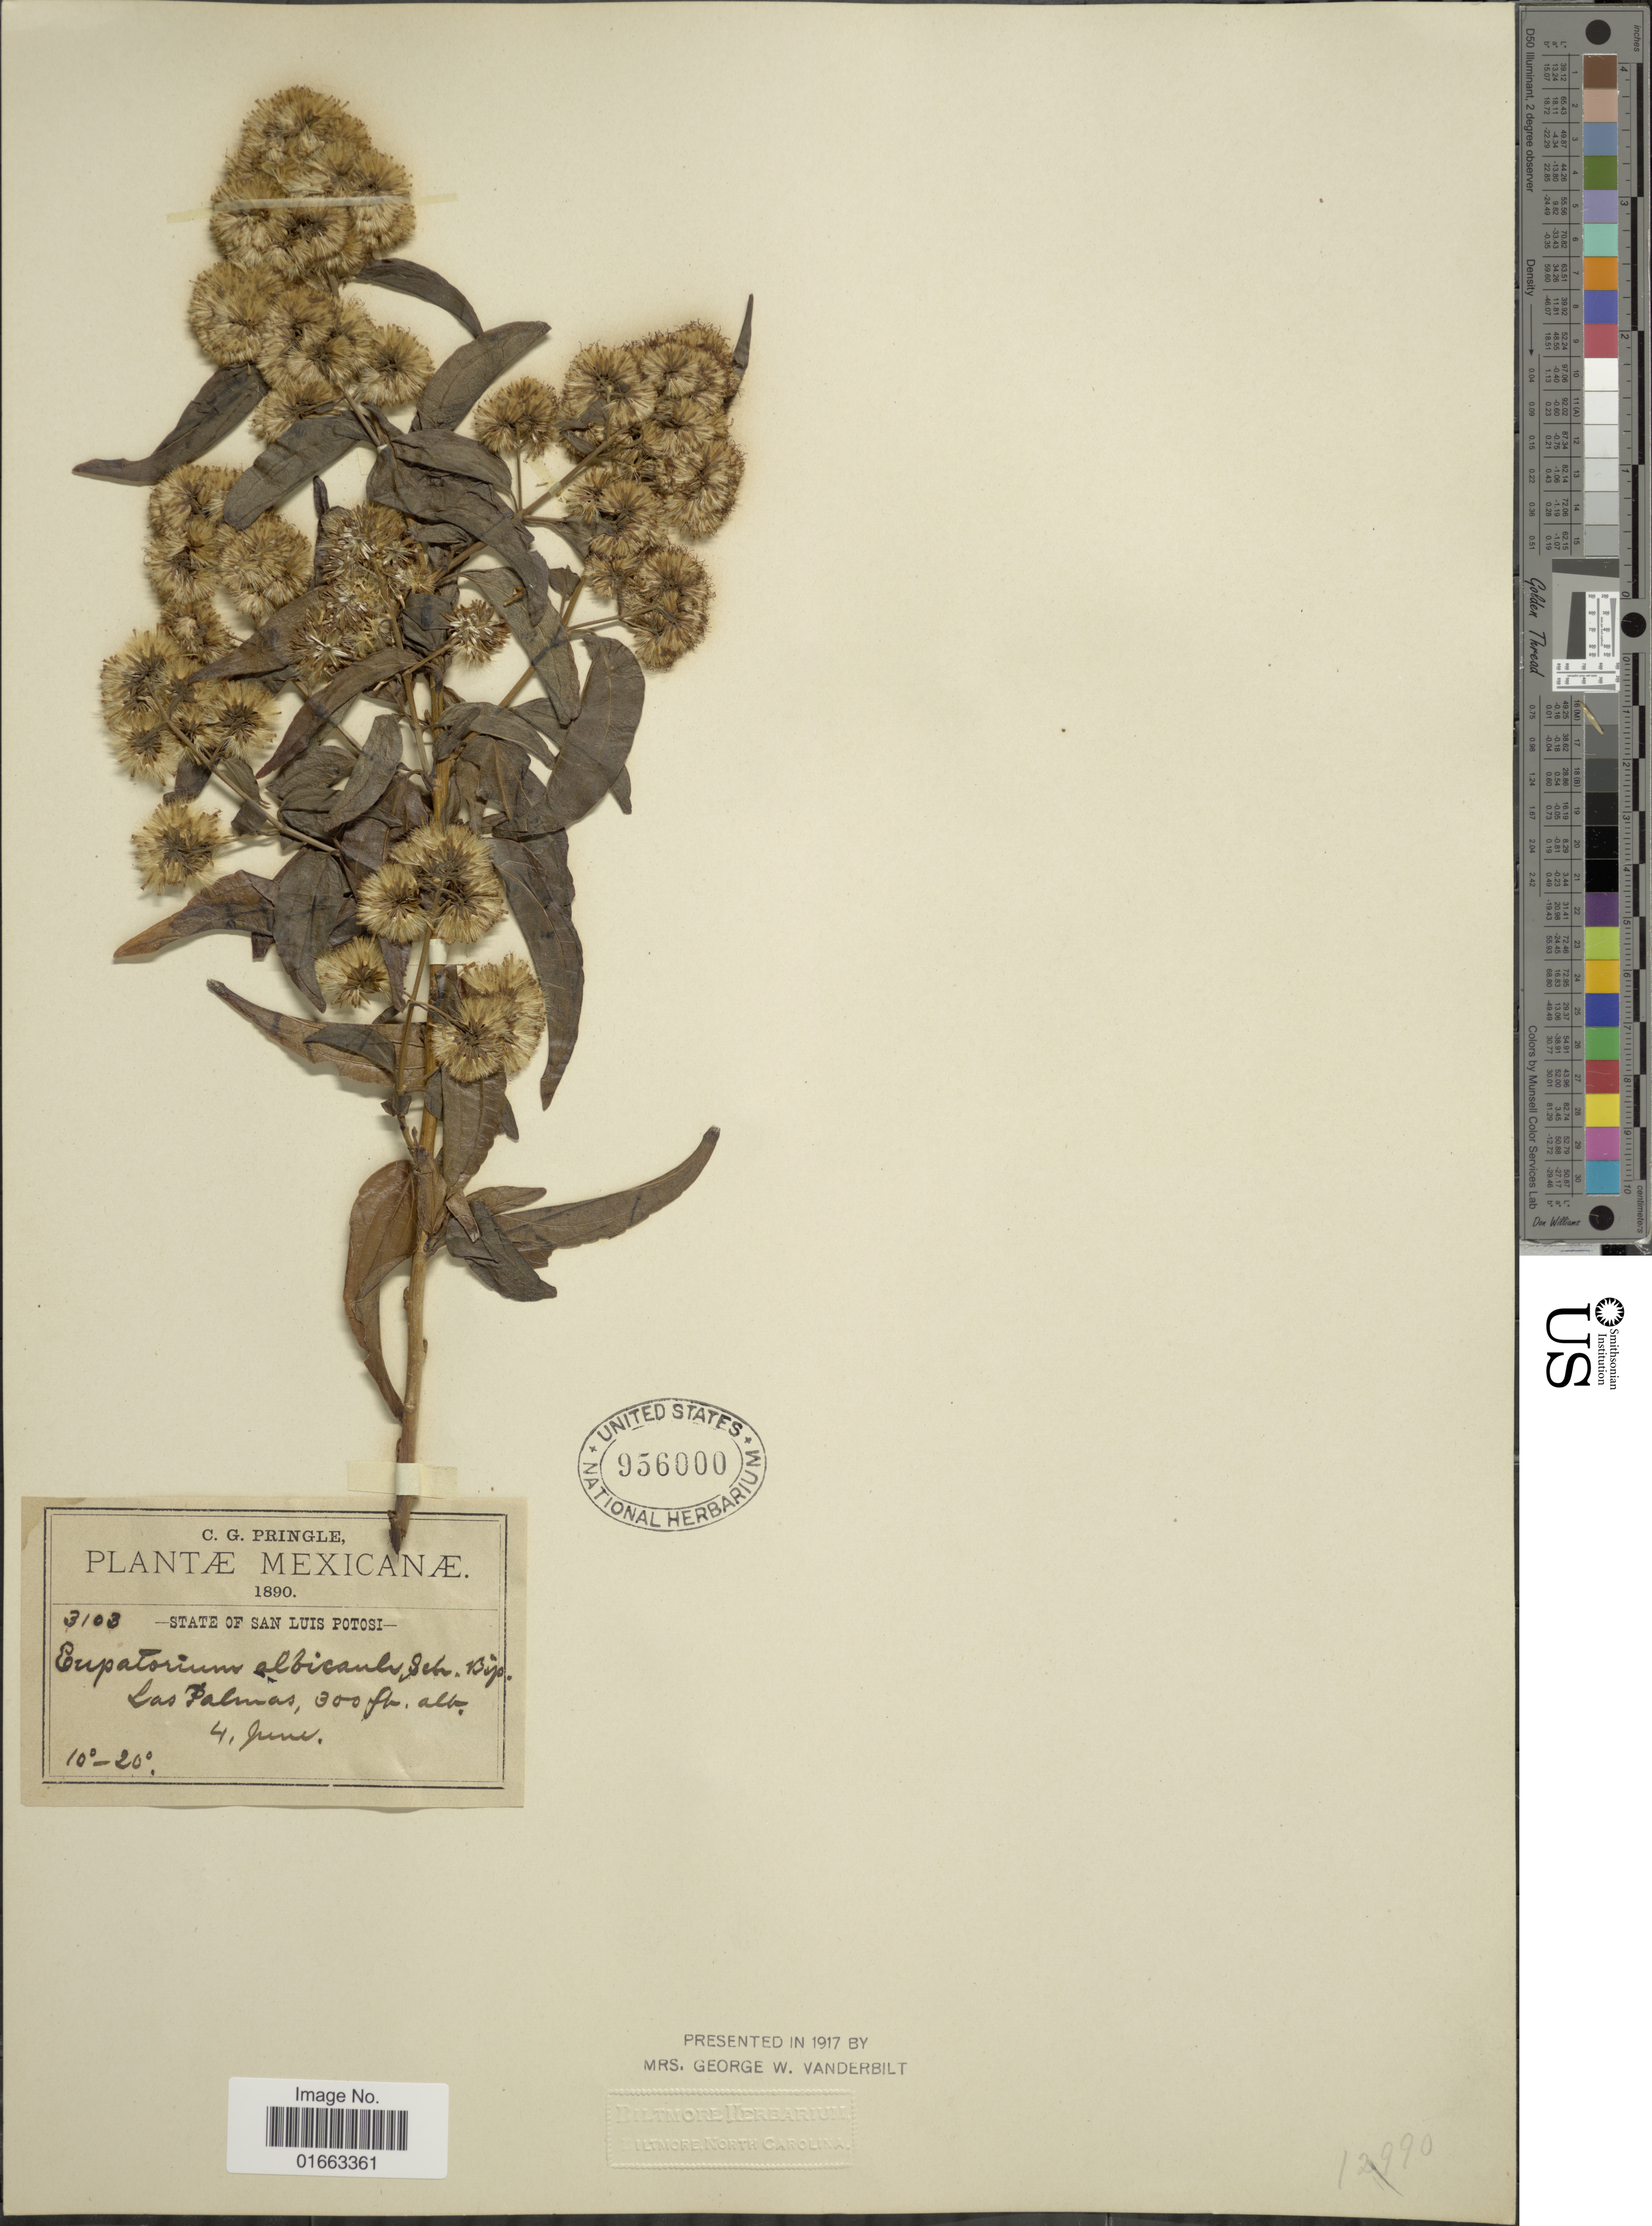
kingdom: Plantae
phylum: Tracheophyta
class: Magnoliopsida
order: Asterales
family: Asteraceae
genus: Koanophyllon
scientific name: Koanophyllon albicaule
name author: (Sch. Bip. ex Klatt) R.M. King & H. Rob.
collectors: C. G. Pringle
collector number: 3103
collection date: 1890-06-04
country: Mexico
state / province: San Luis Potosí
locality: Las Palmas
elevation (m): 91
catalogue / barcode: US 956000